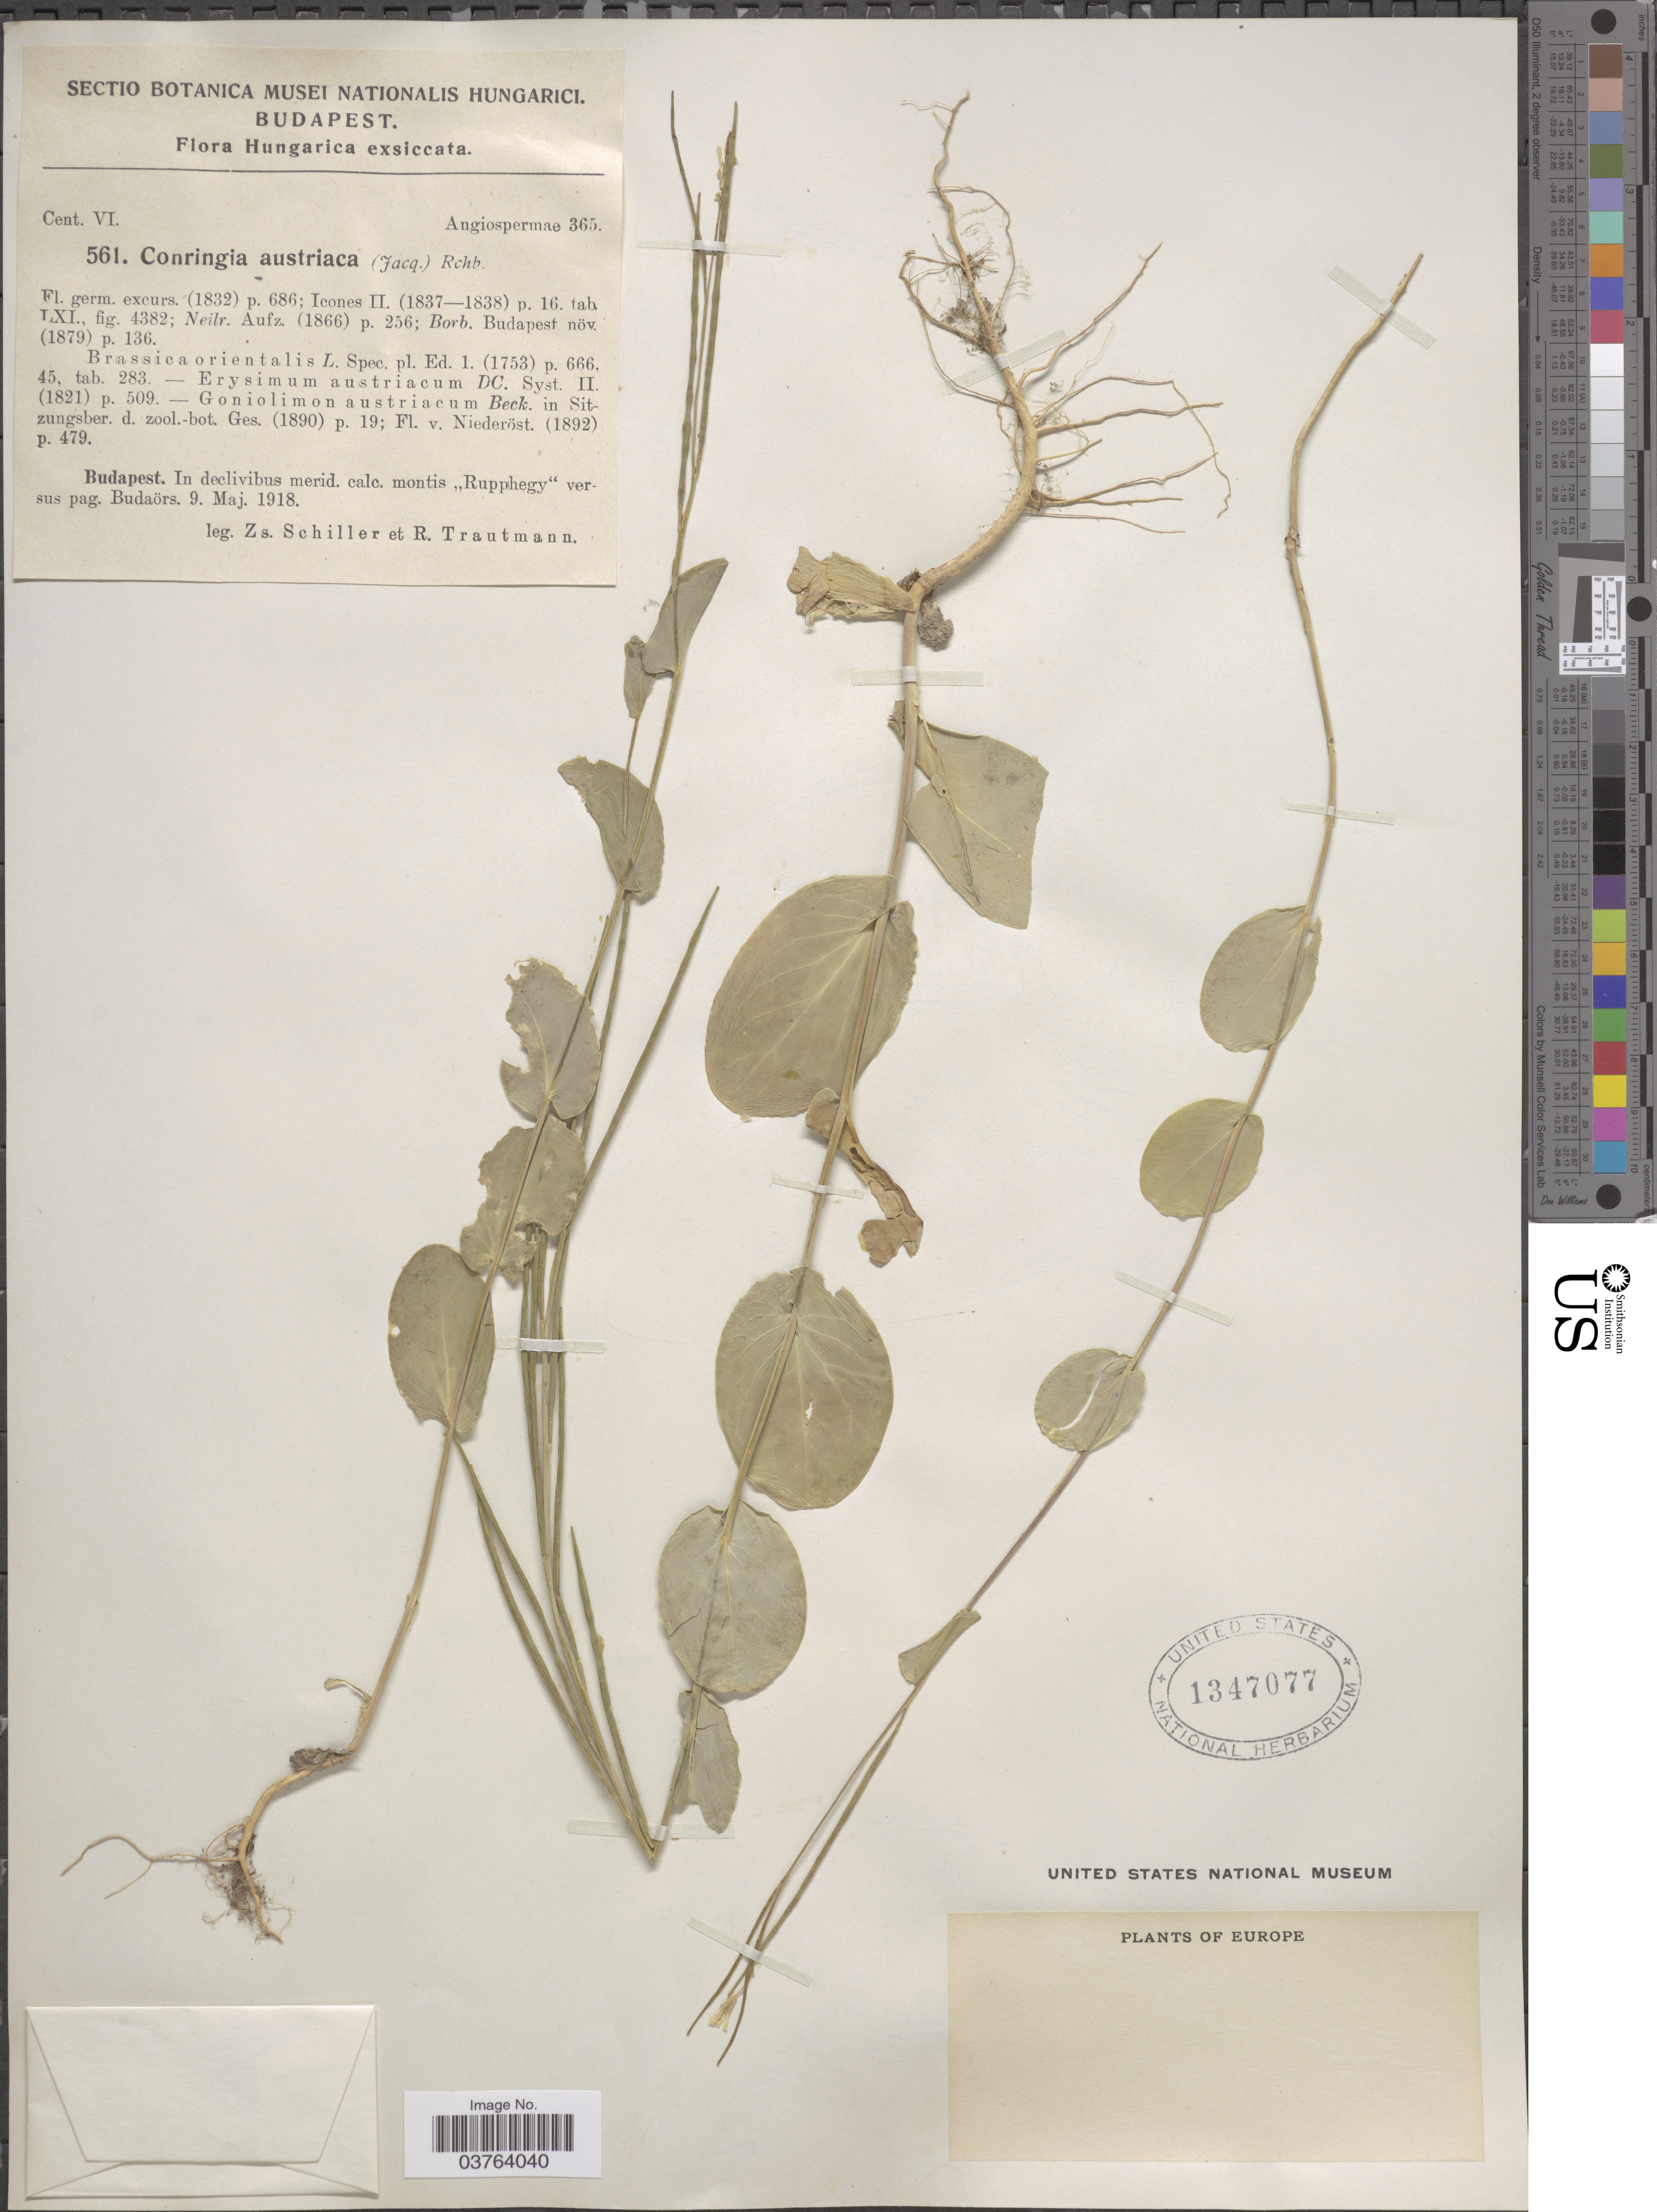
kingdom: Plantae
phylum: Tracheophyta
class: Magnoliopsida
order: Brassicales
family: Brassicaceae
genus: Conringia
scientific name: Conringia austriaca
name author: (Jacq.) Sweet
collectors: Z. Schiller & R. Trautmann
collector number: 561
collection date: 1918-05-09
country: Hungary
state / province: Budapest, Capital District of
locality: Budapest. In declivibus merid. calc. montis "Rupphegy" versus pag. Budaörs.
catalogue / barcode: US 1347077